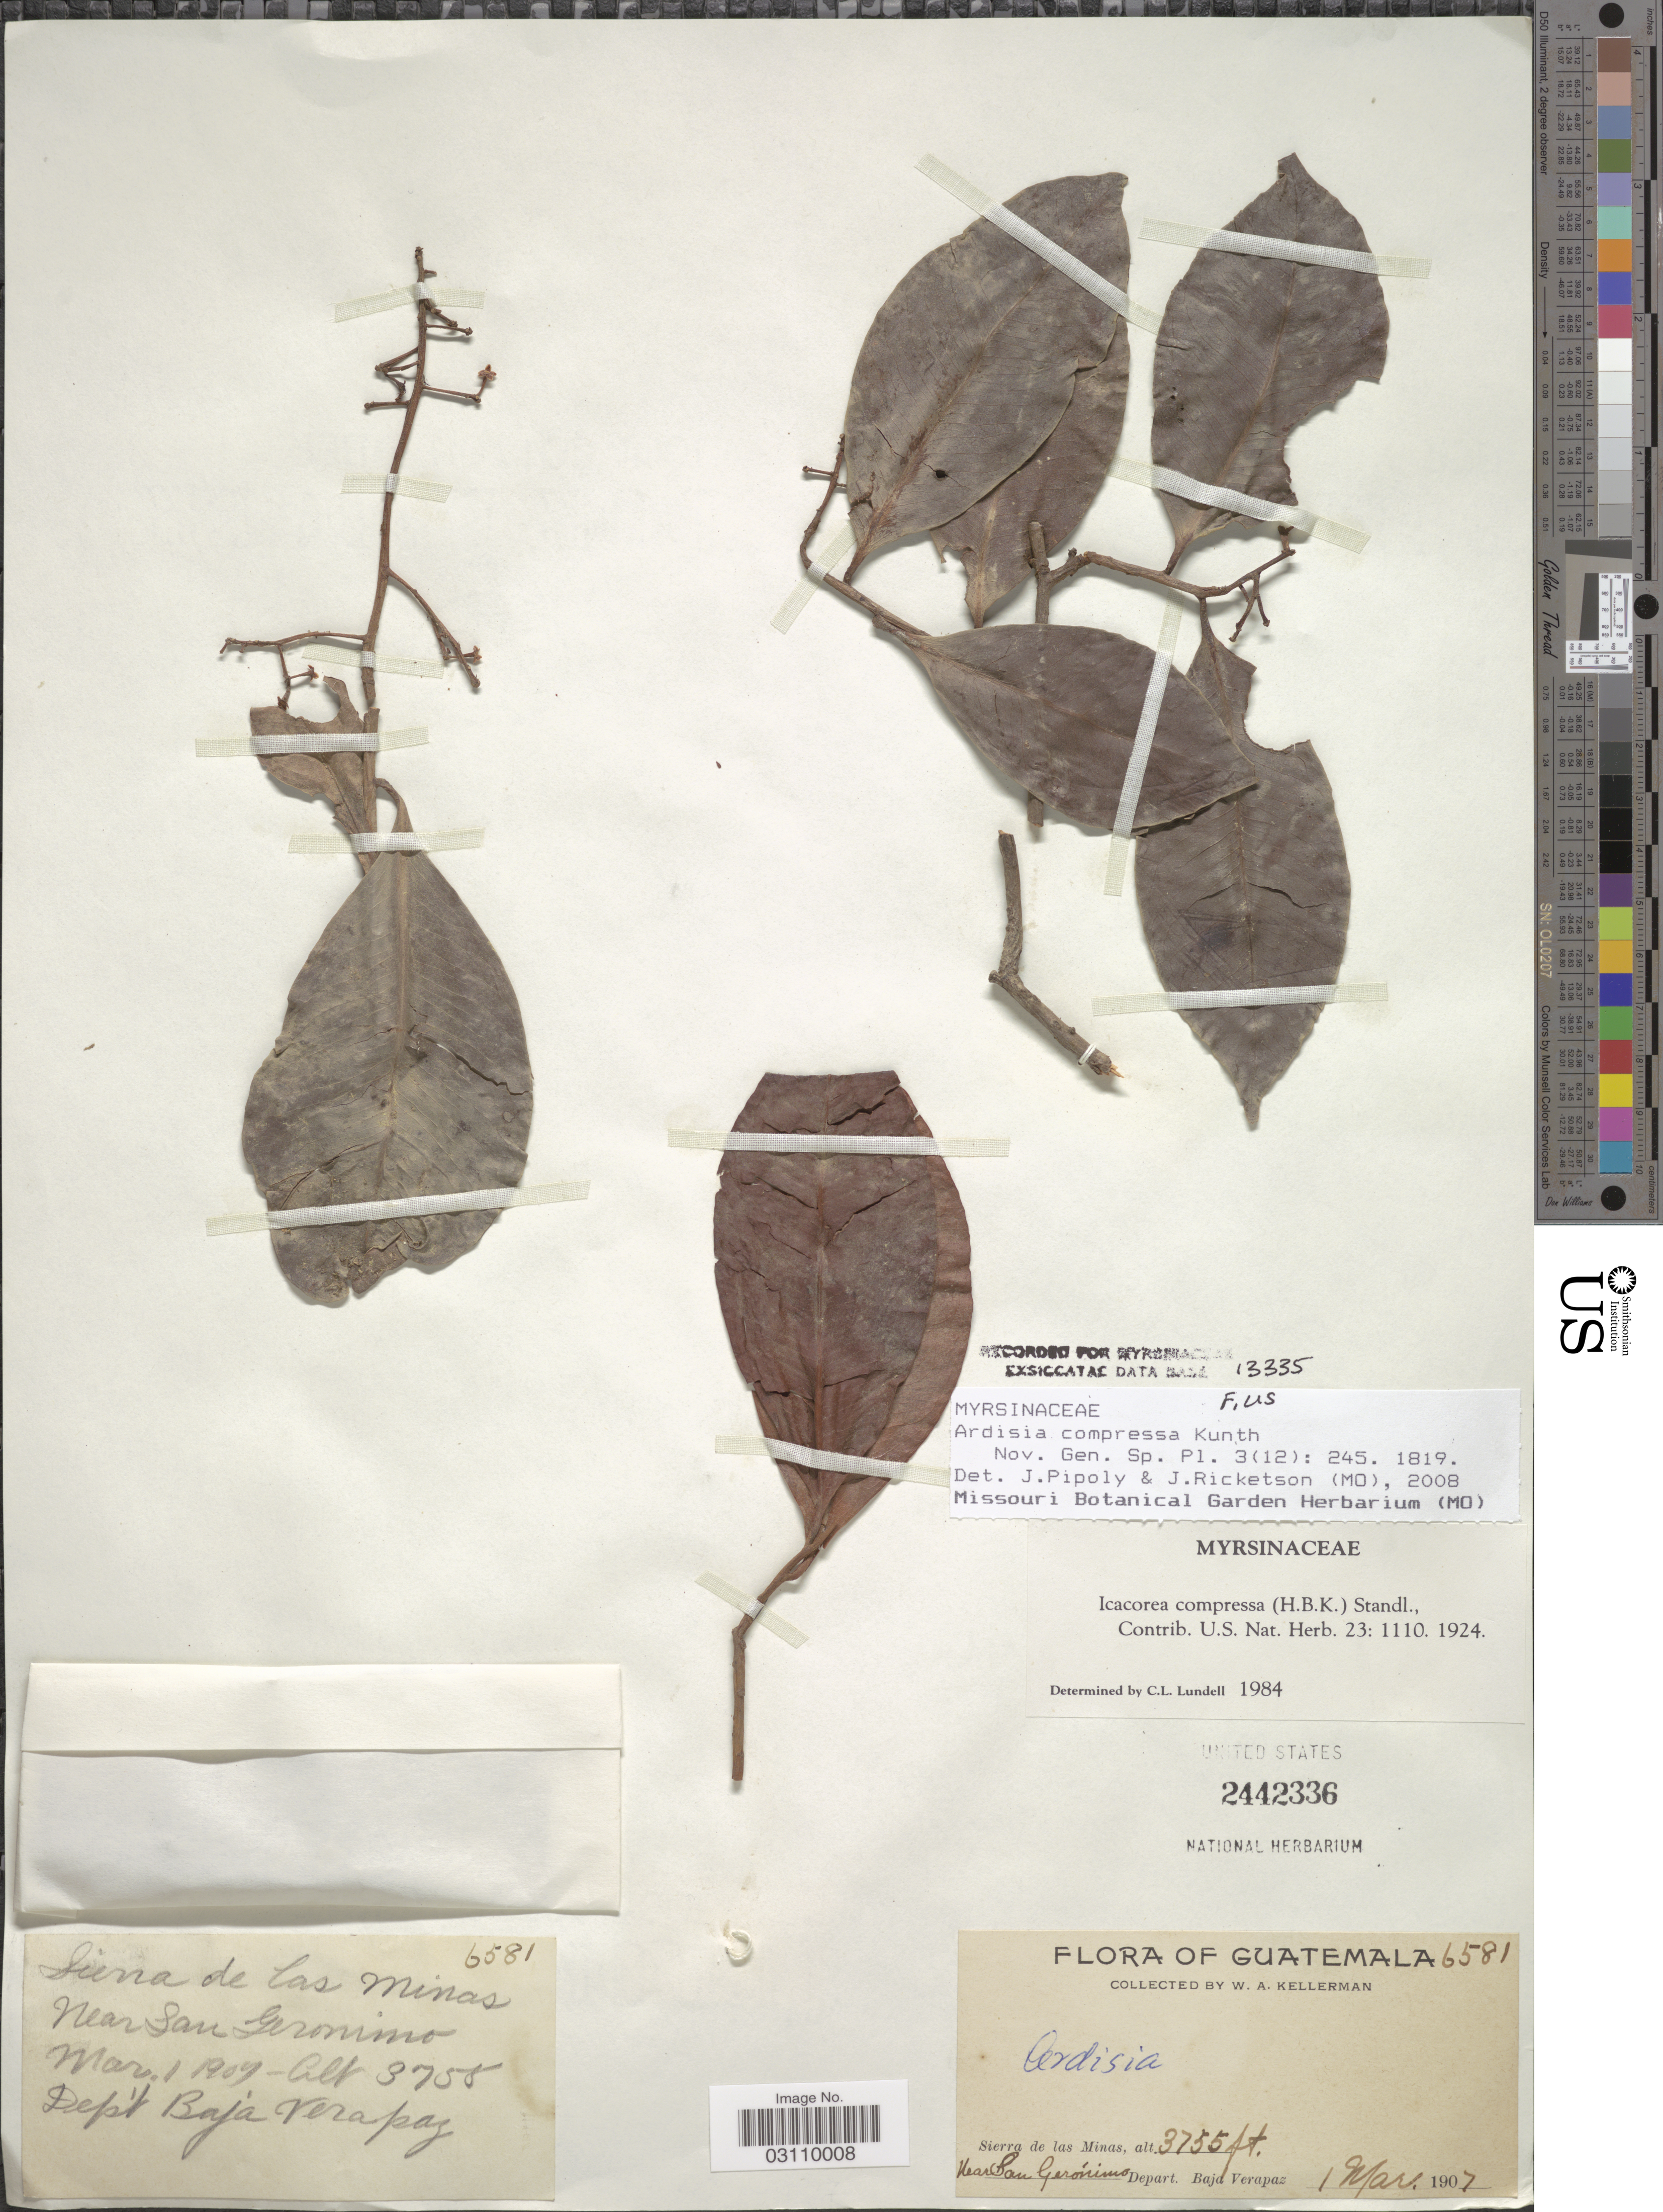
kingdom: Plantae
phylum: Tracheophyta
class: Magnoliopsida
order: Ericales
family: Primulaceae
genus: Ardisia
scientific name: Ardisia compressa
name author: Kunth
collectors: W. Kellerman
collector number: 6581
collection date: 1907-03-01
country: Guatemala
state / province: Baja Verapaz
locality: Sierra de las Minas. Near San Gerónimo. Depart. Baja Verapaz.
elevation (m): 1145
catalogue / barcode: US 2442336